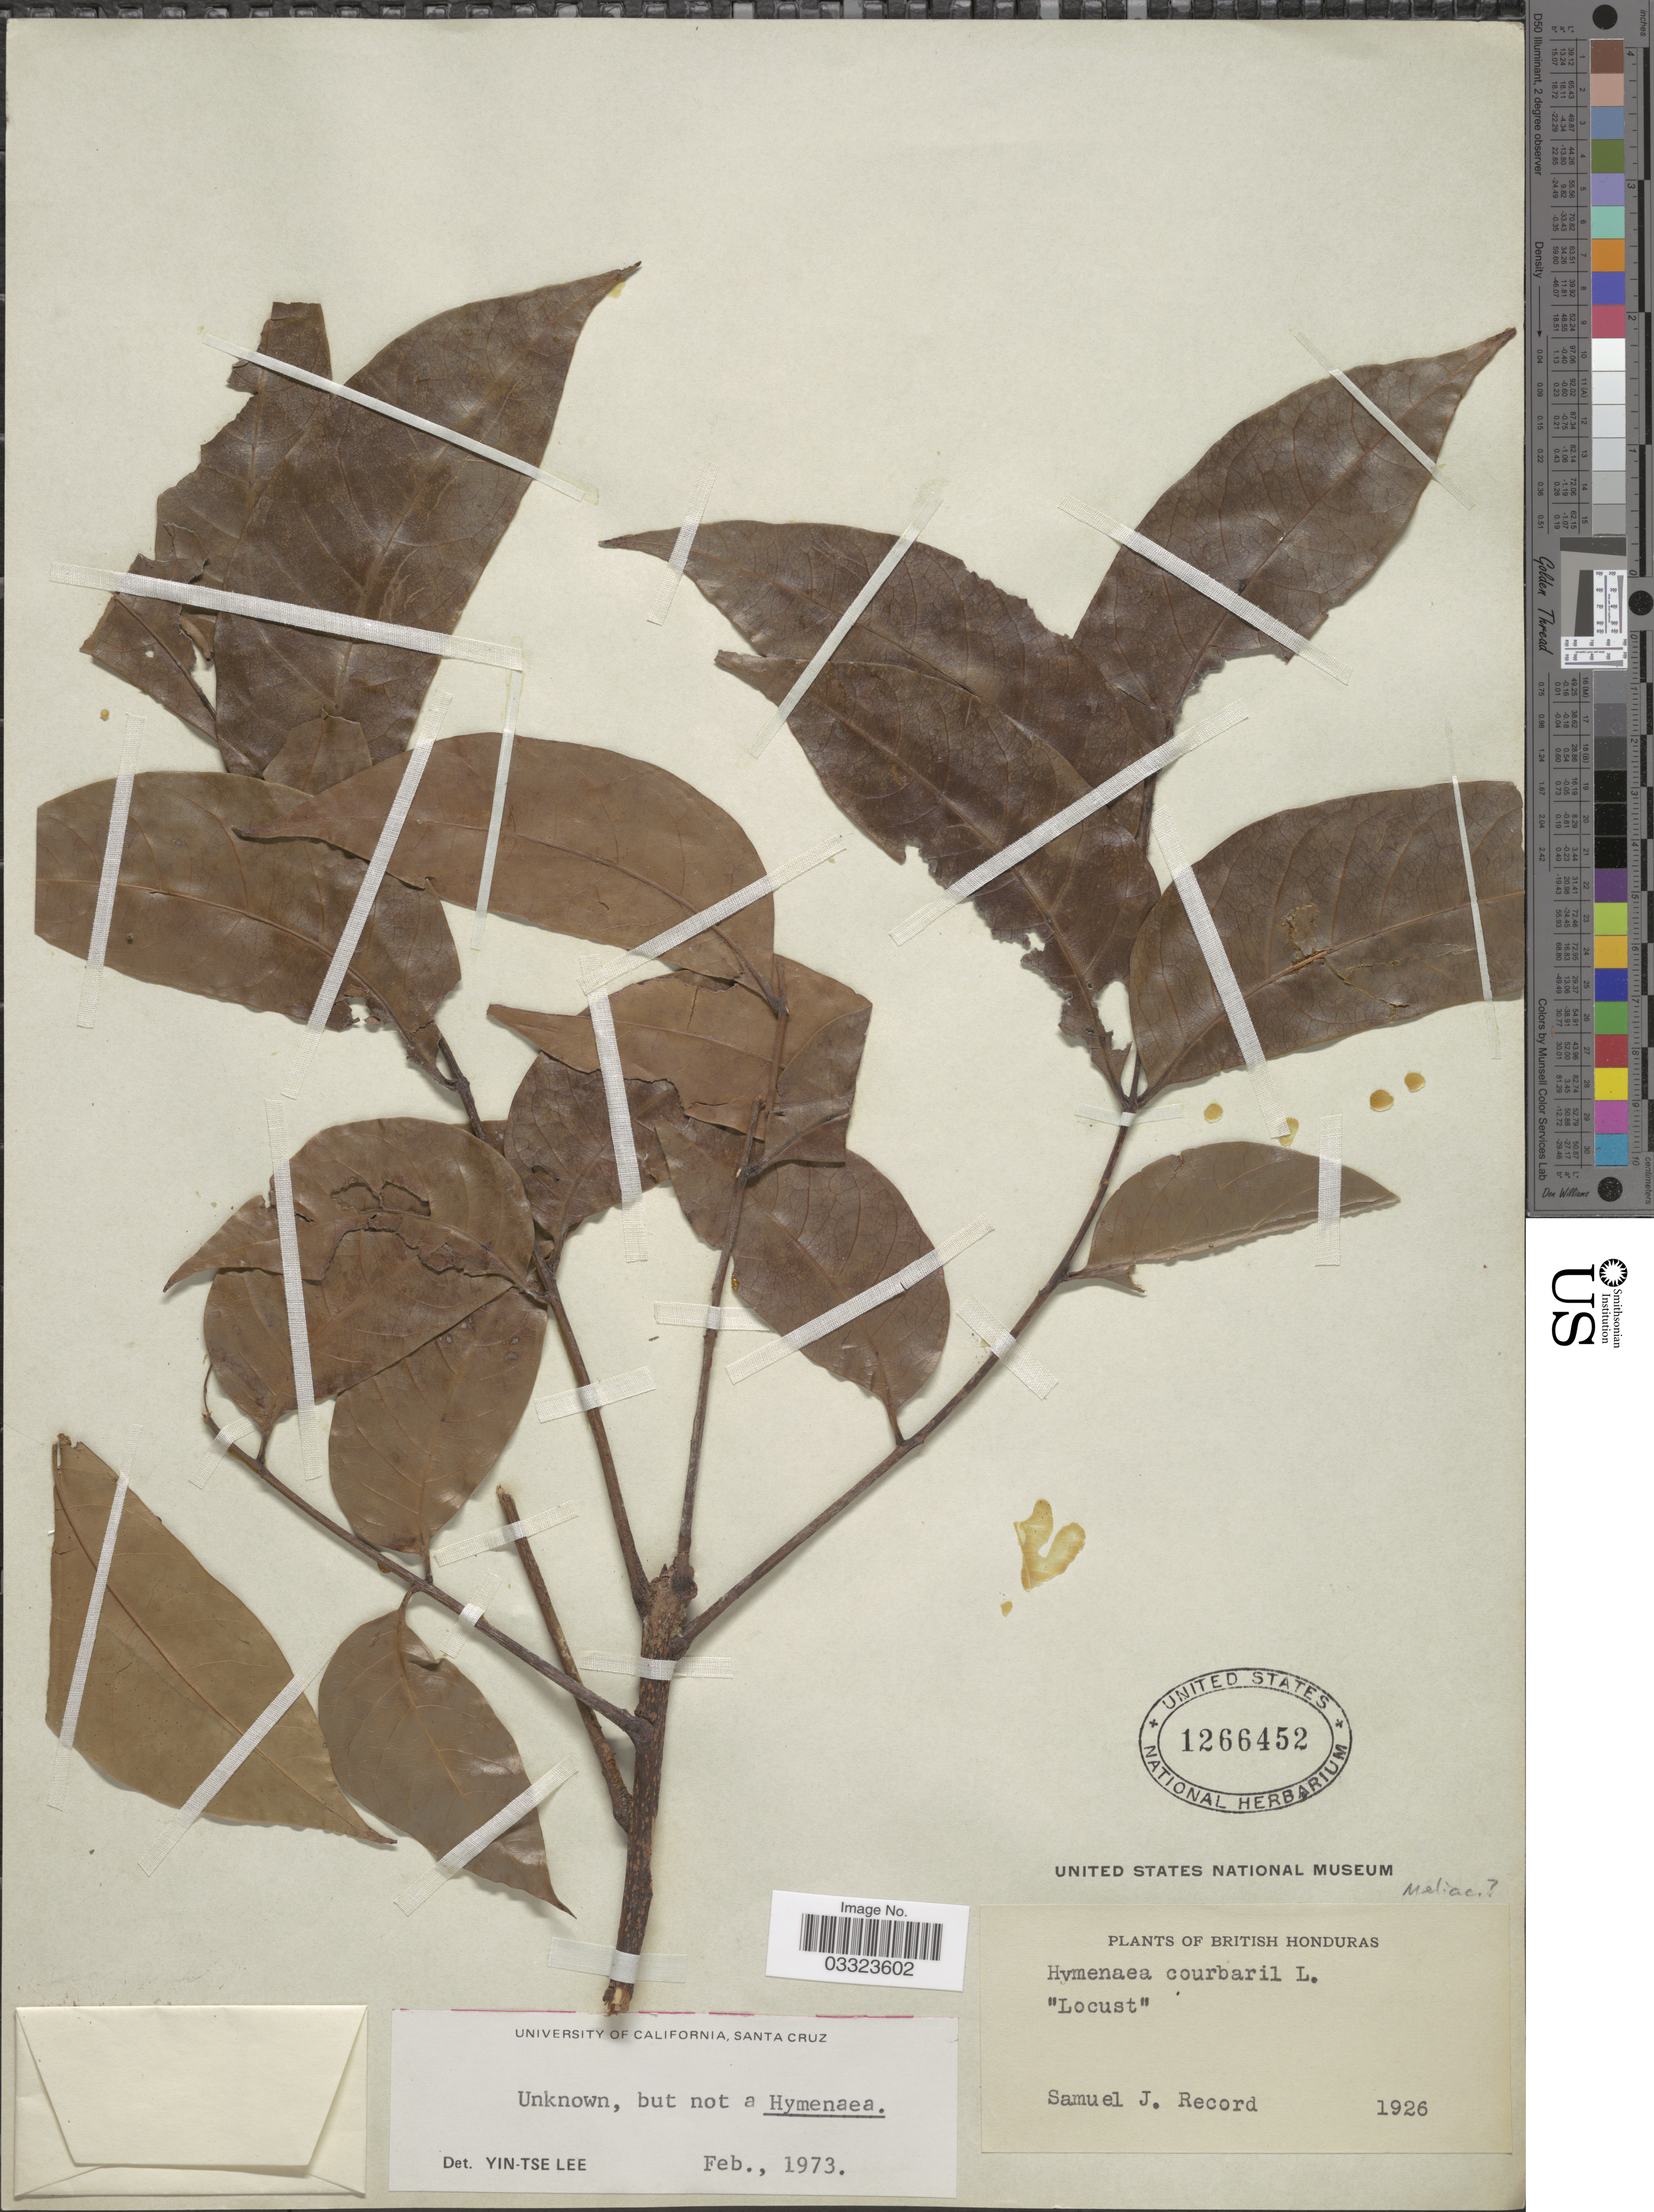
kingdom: Plantae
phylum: Tracheophyta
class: Magnoliopsida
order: Sapindales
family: Meliaceae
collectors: S. J. Record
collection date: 1926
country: Belize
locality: British Honduras.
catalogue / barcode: US 1266452